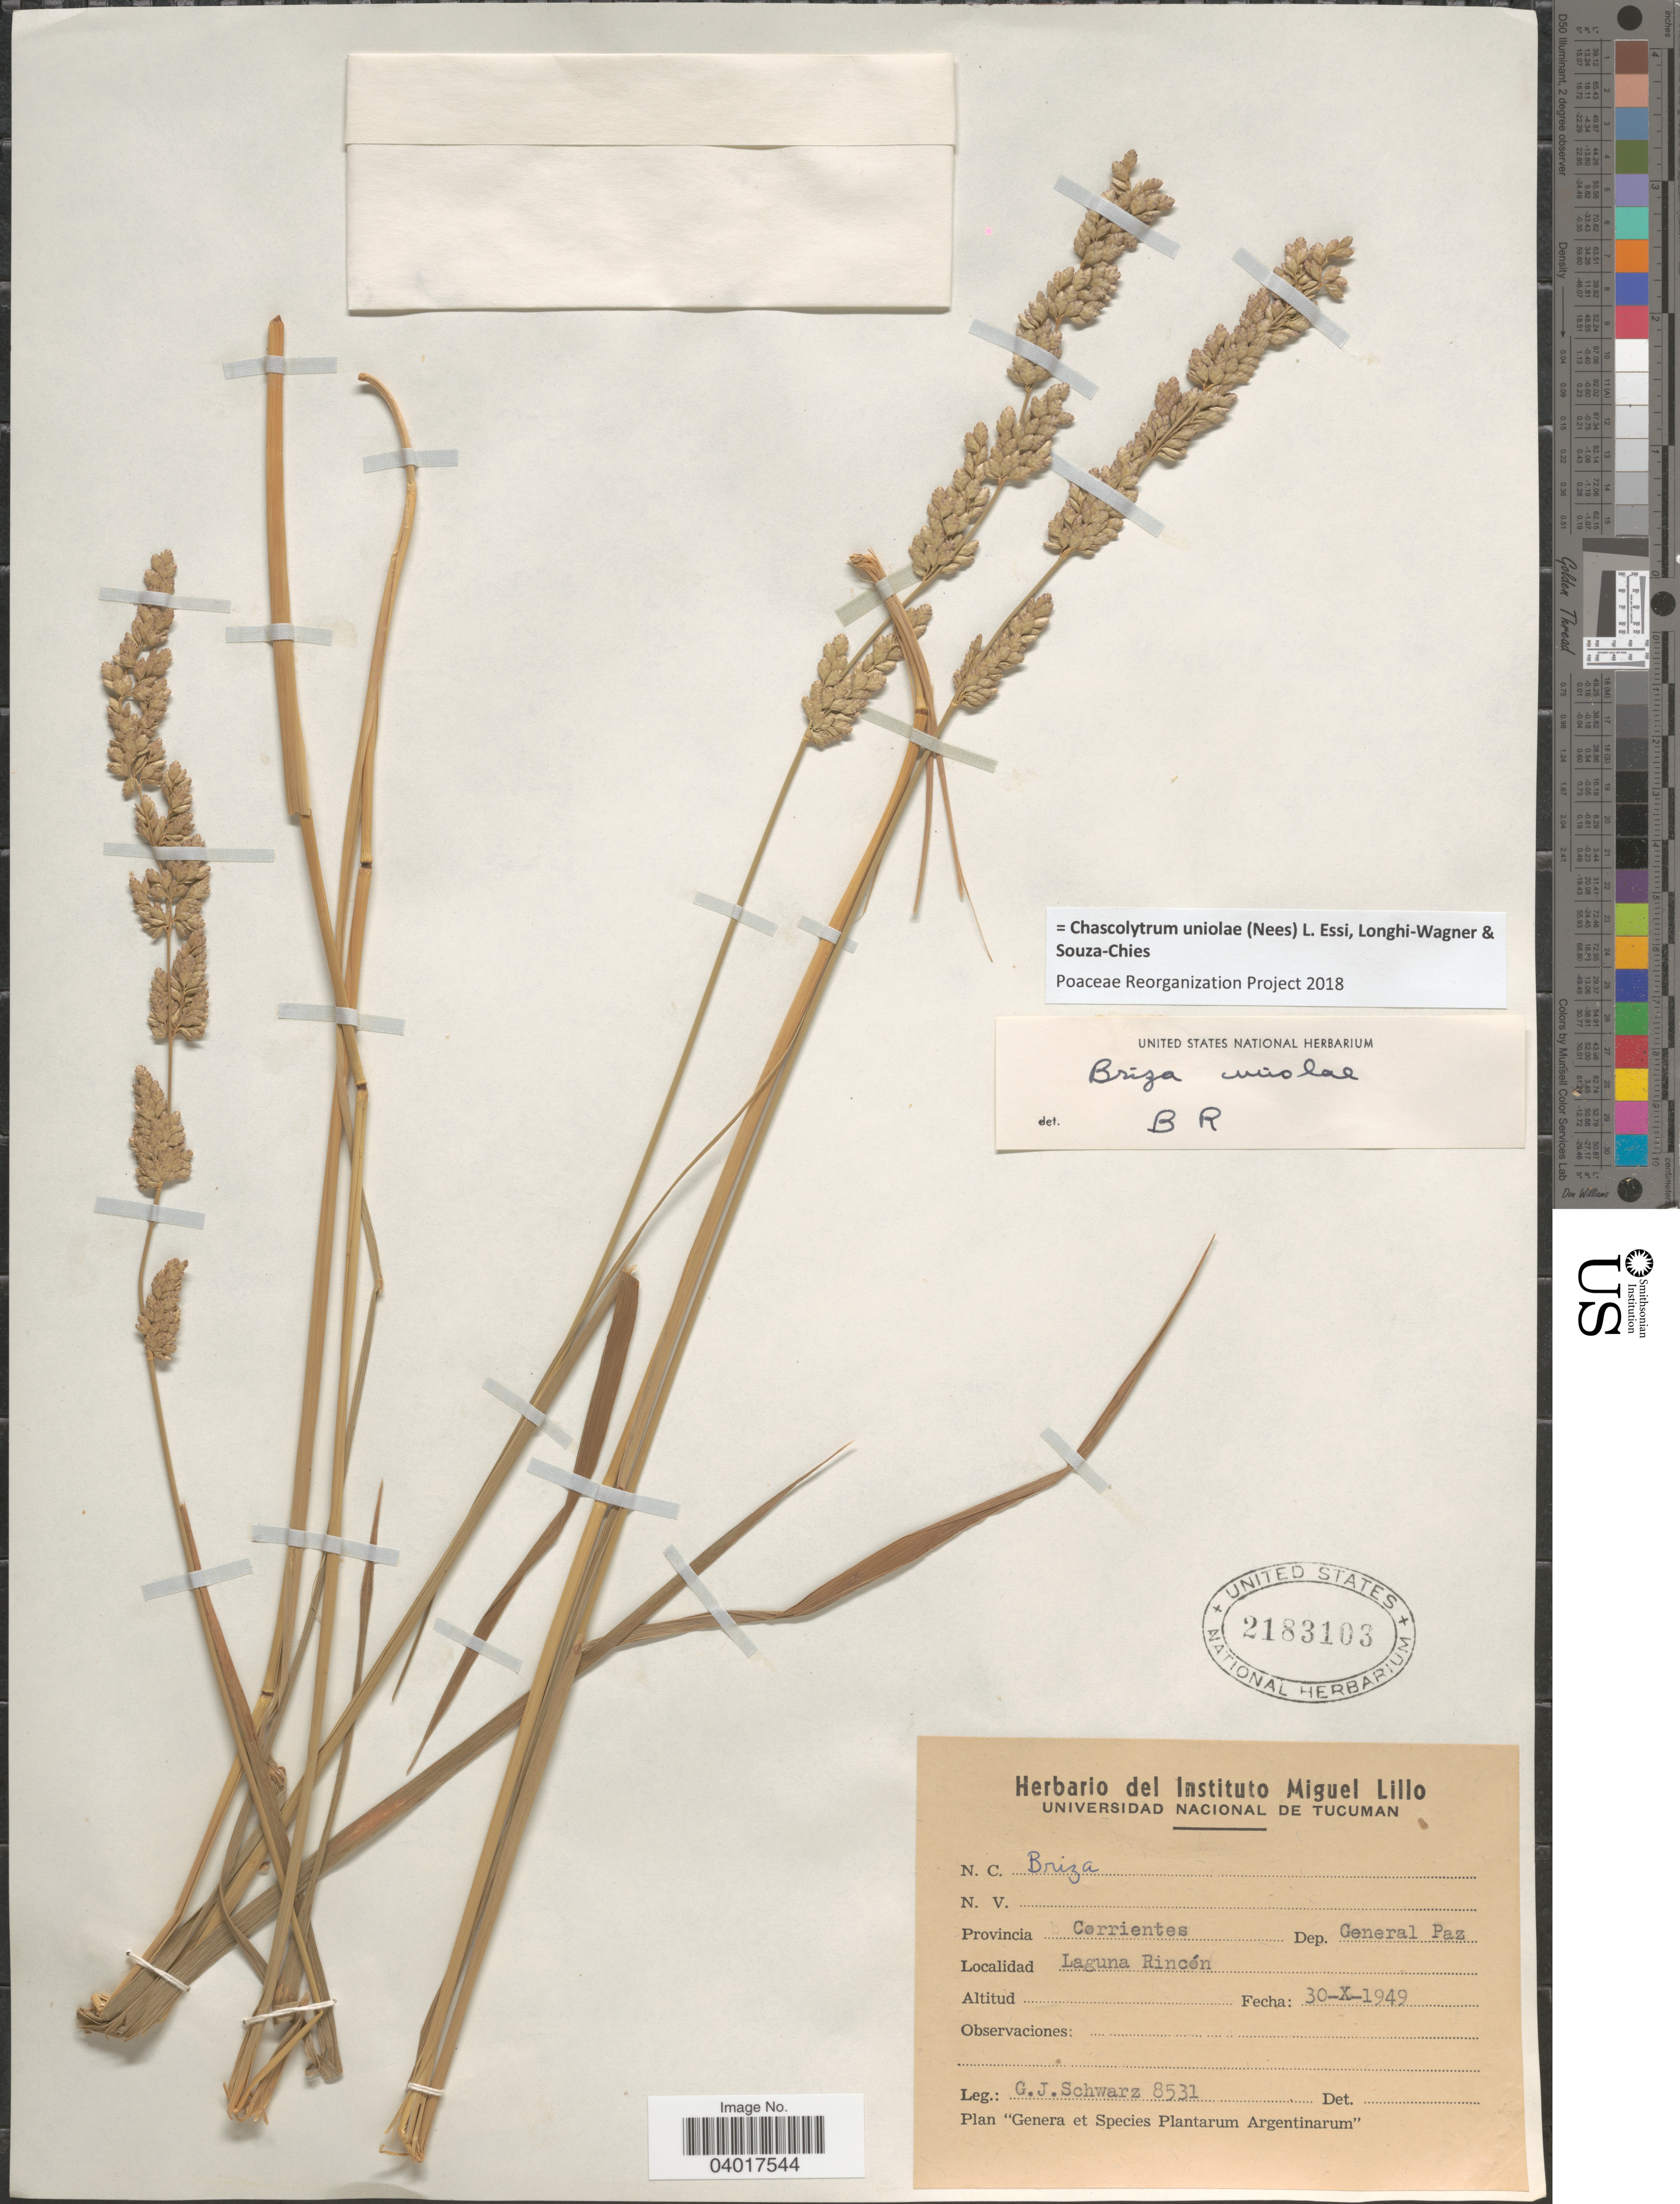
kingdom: Plantae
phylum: Tracheophyta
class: Liliopsida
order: Poales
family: Poaceae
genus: Chascolytrum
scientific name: Chascolytrum uniolae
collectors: G. J. Schwarz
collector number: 8531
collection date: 1949-10-30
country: Argentina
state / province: Corrientes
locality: Dep. General Paz. Laguna Rincón.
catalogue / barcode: US 2183103